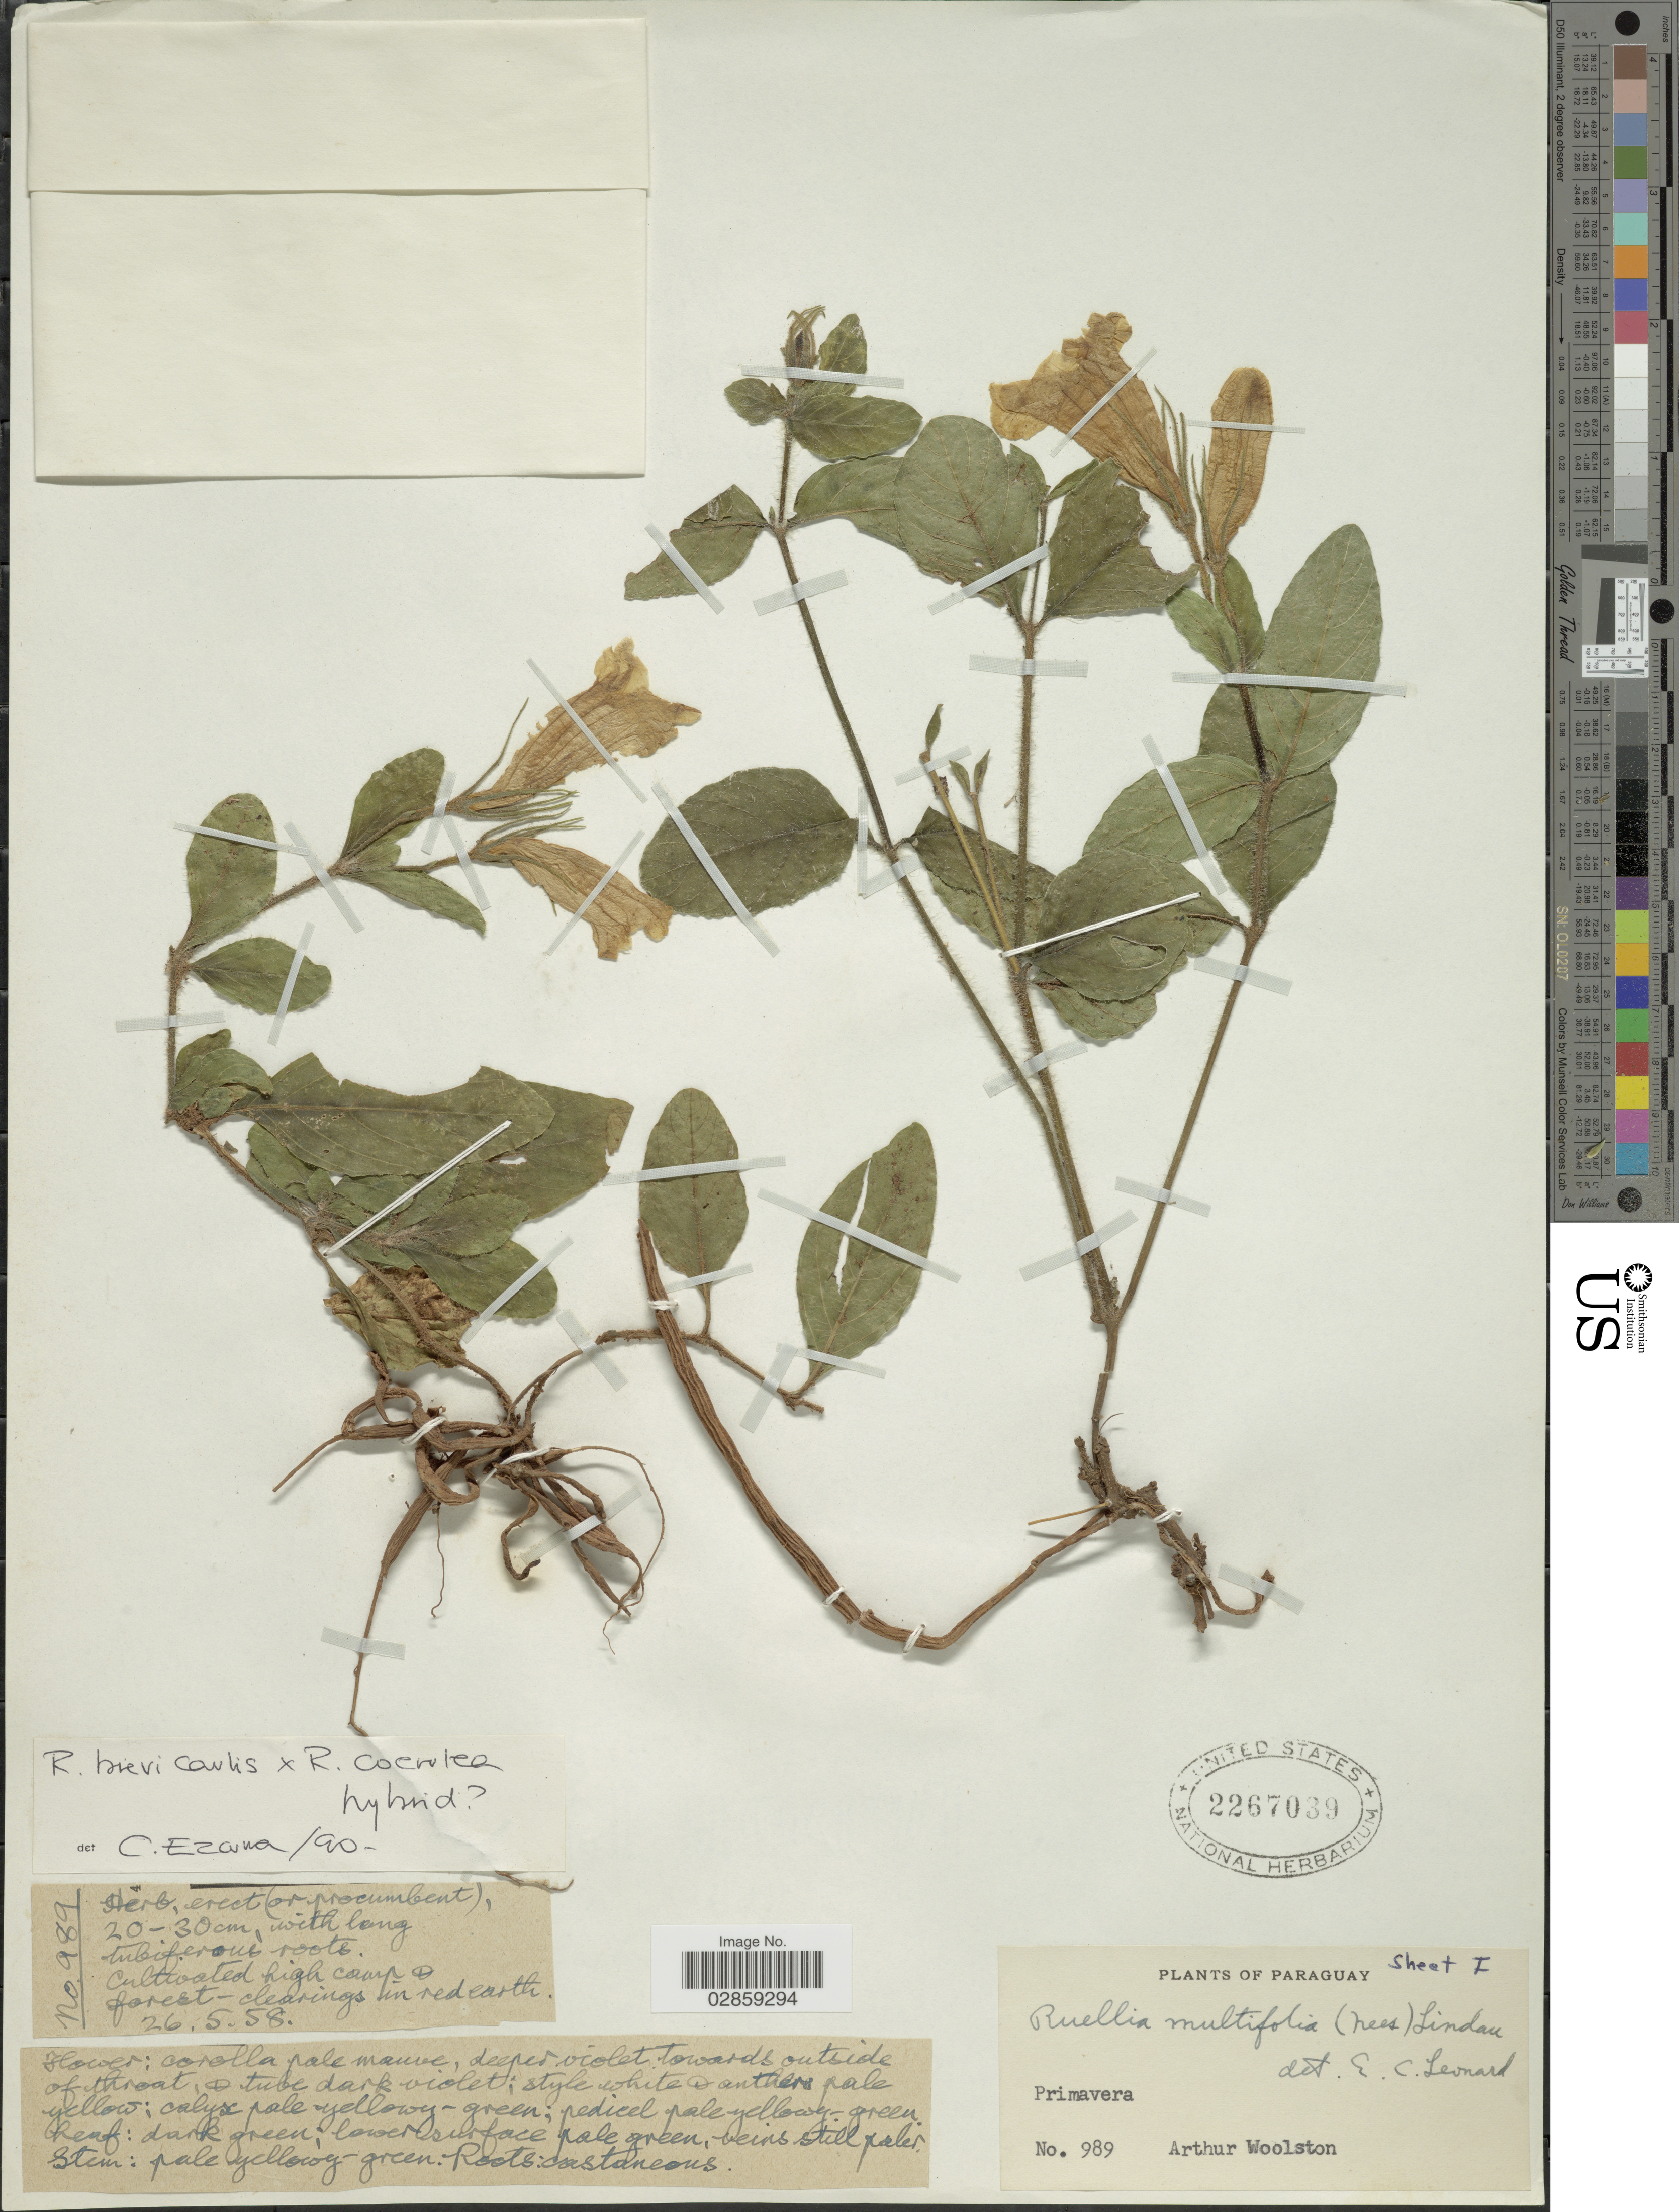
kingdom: Plantae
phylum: Tracheophyta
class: Magnoliopsida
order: Lamiales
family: Acanthaceae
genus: Ruellia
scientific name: Ruellia brevicaulis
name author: Baker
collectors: A. L. Woolston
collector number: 989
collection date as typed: Transcribed d/m/y: 26/5/58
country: Paraguay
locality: Primavera.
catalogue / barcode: US 2267039